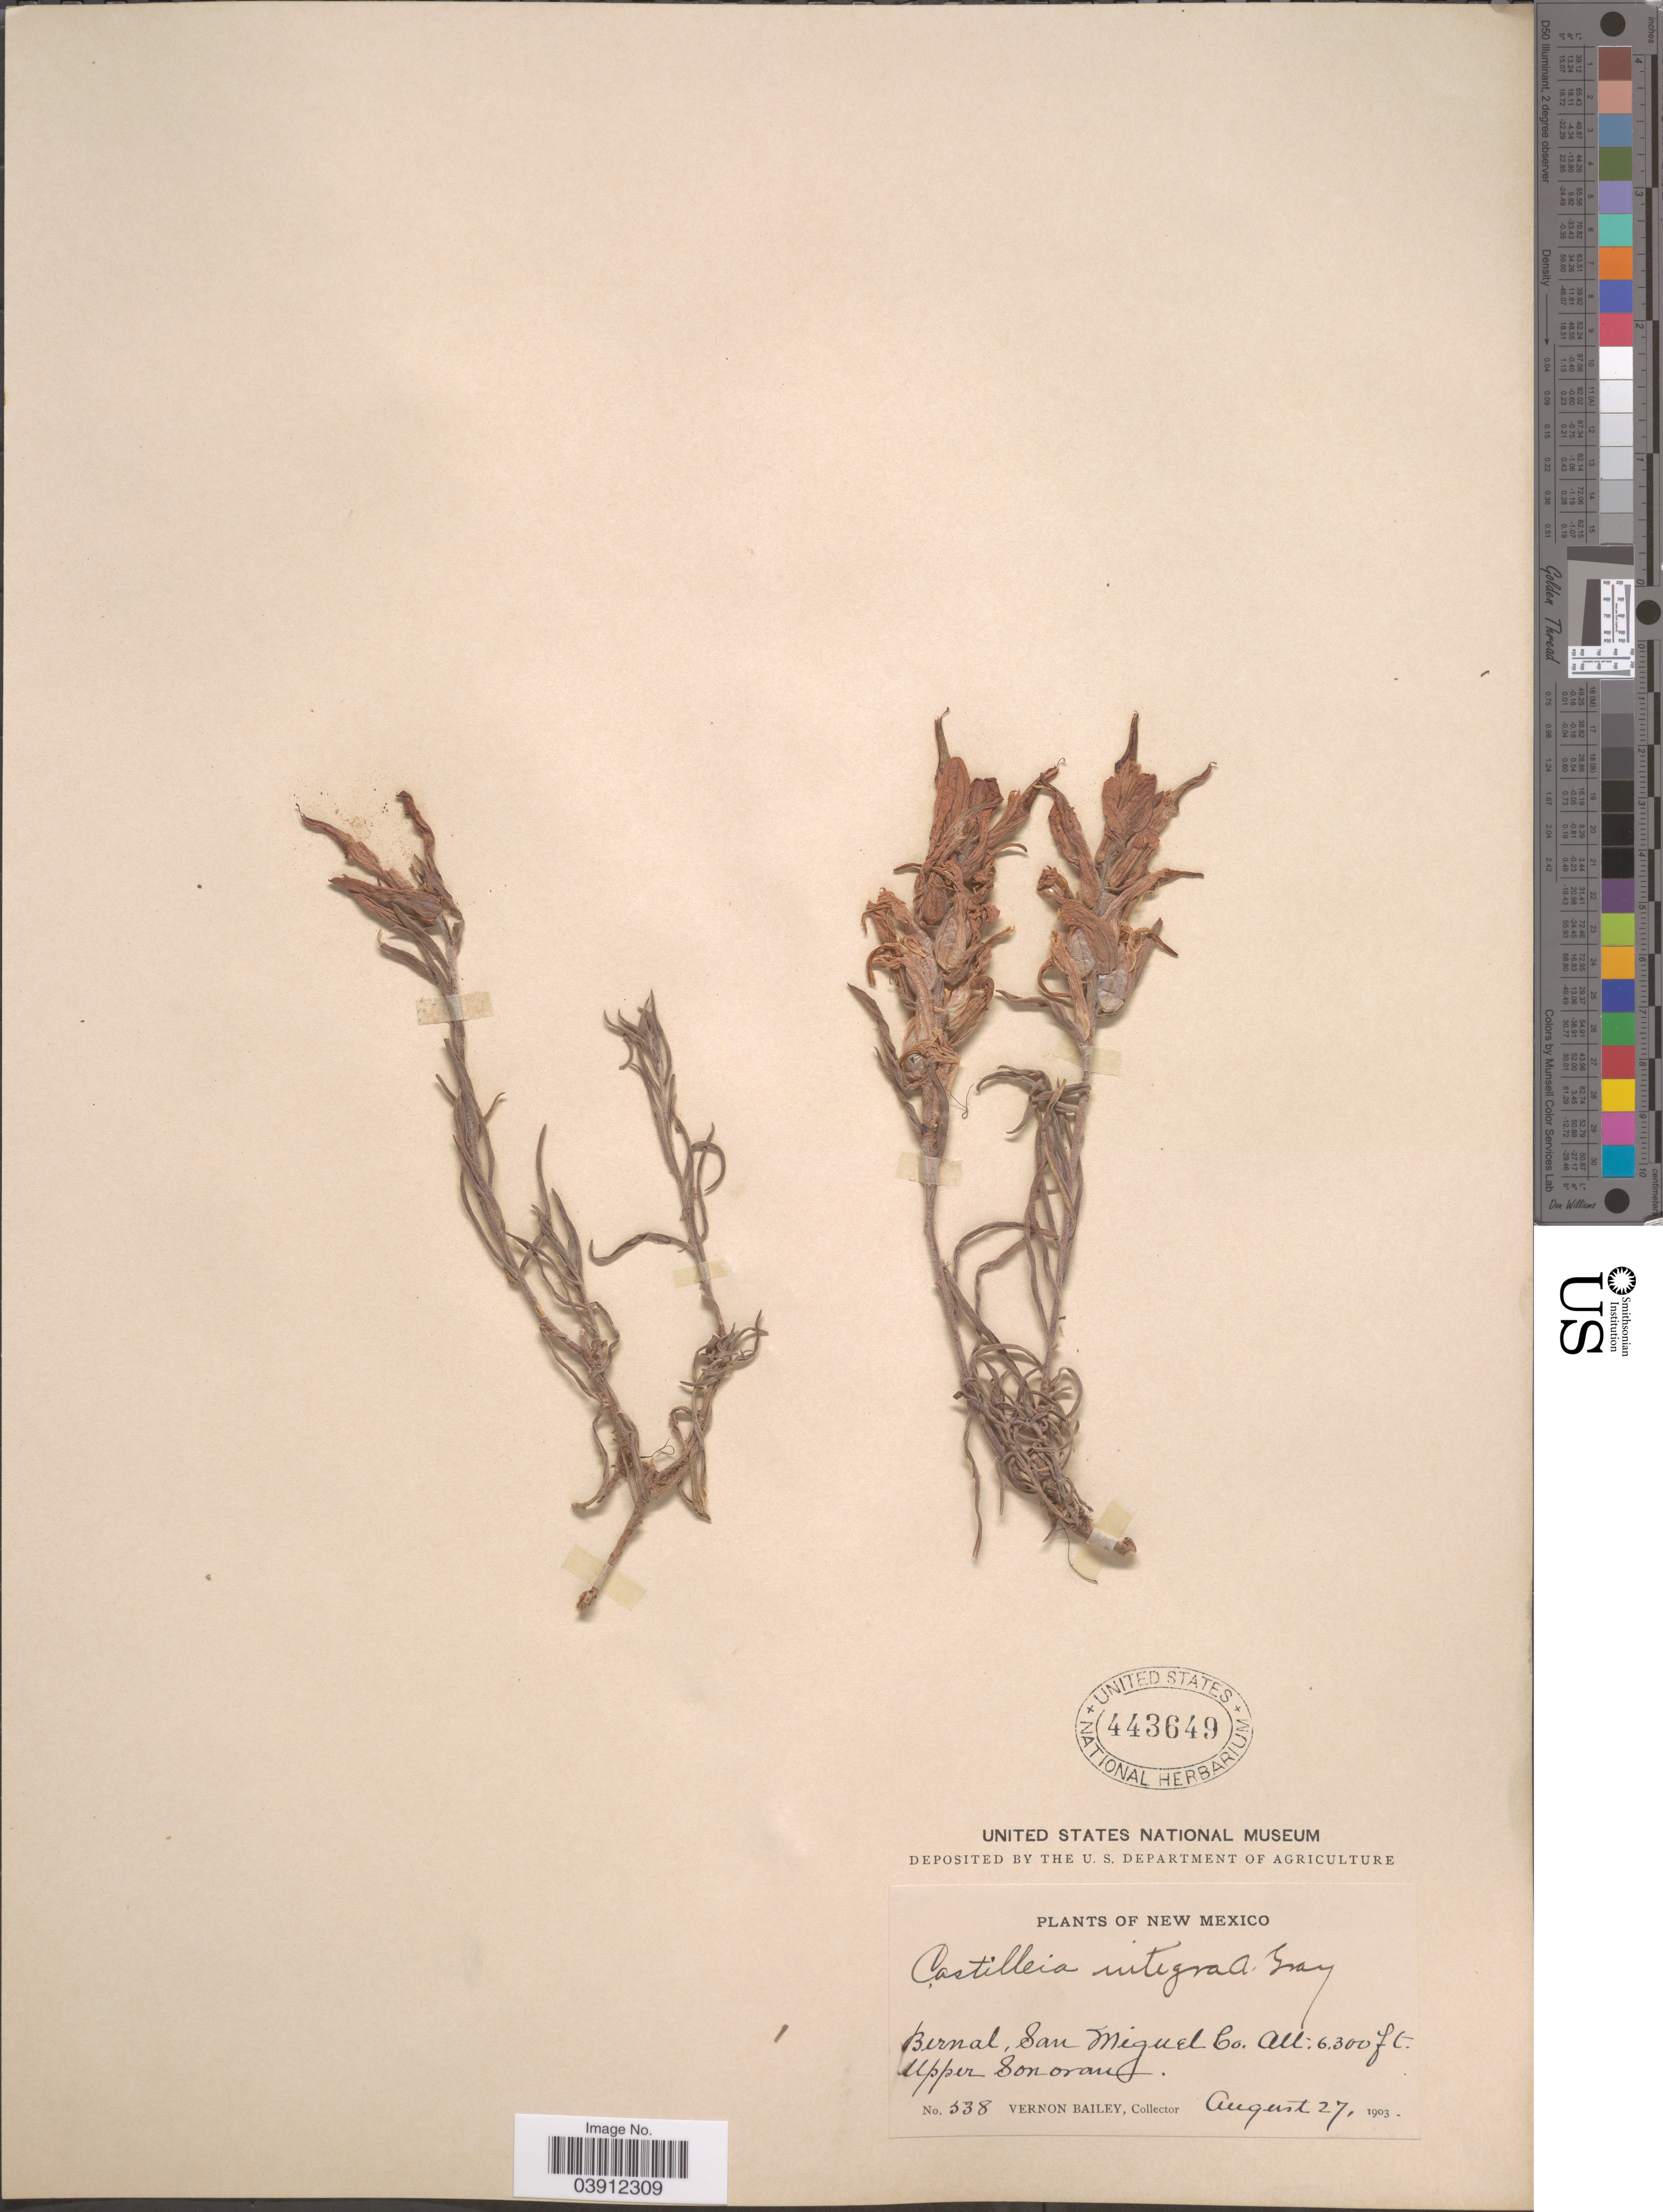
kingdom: Plantae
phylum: Tracheophyta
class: Magnoliopsida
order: Lamiales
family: Orobanchaceae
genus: Castilleja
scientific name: Castilleja integra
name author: A. Gray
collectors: V. O. Bailey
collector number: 538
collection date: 1903-08-27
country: United States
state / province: New Mexico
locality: Bernal, San Miguel Co. Upper Sonoran.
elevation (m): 1920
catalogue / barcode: US 443649